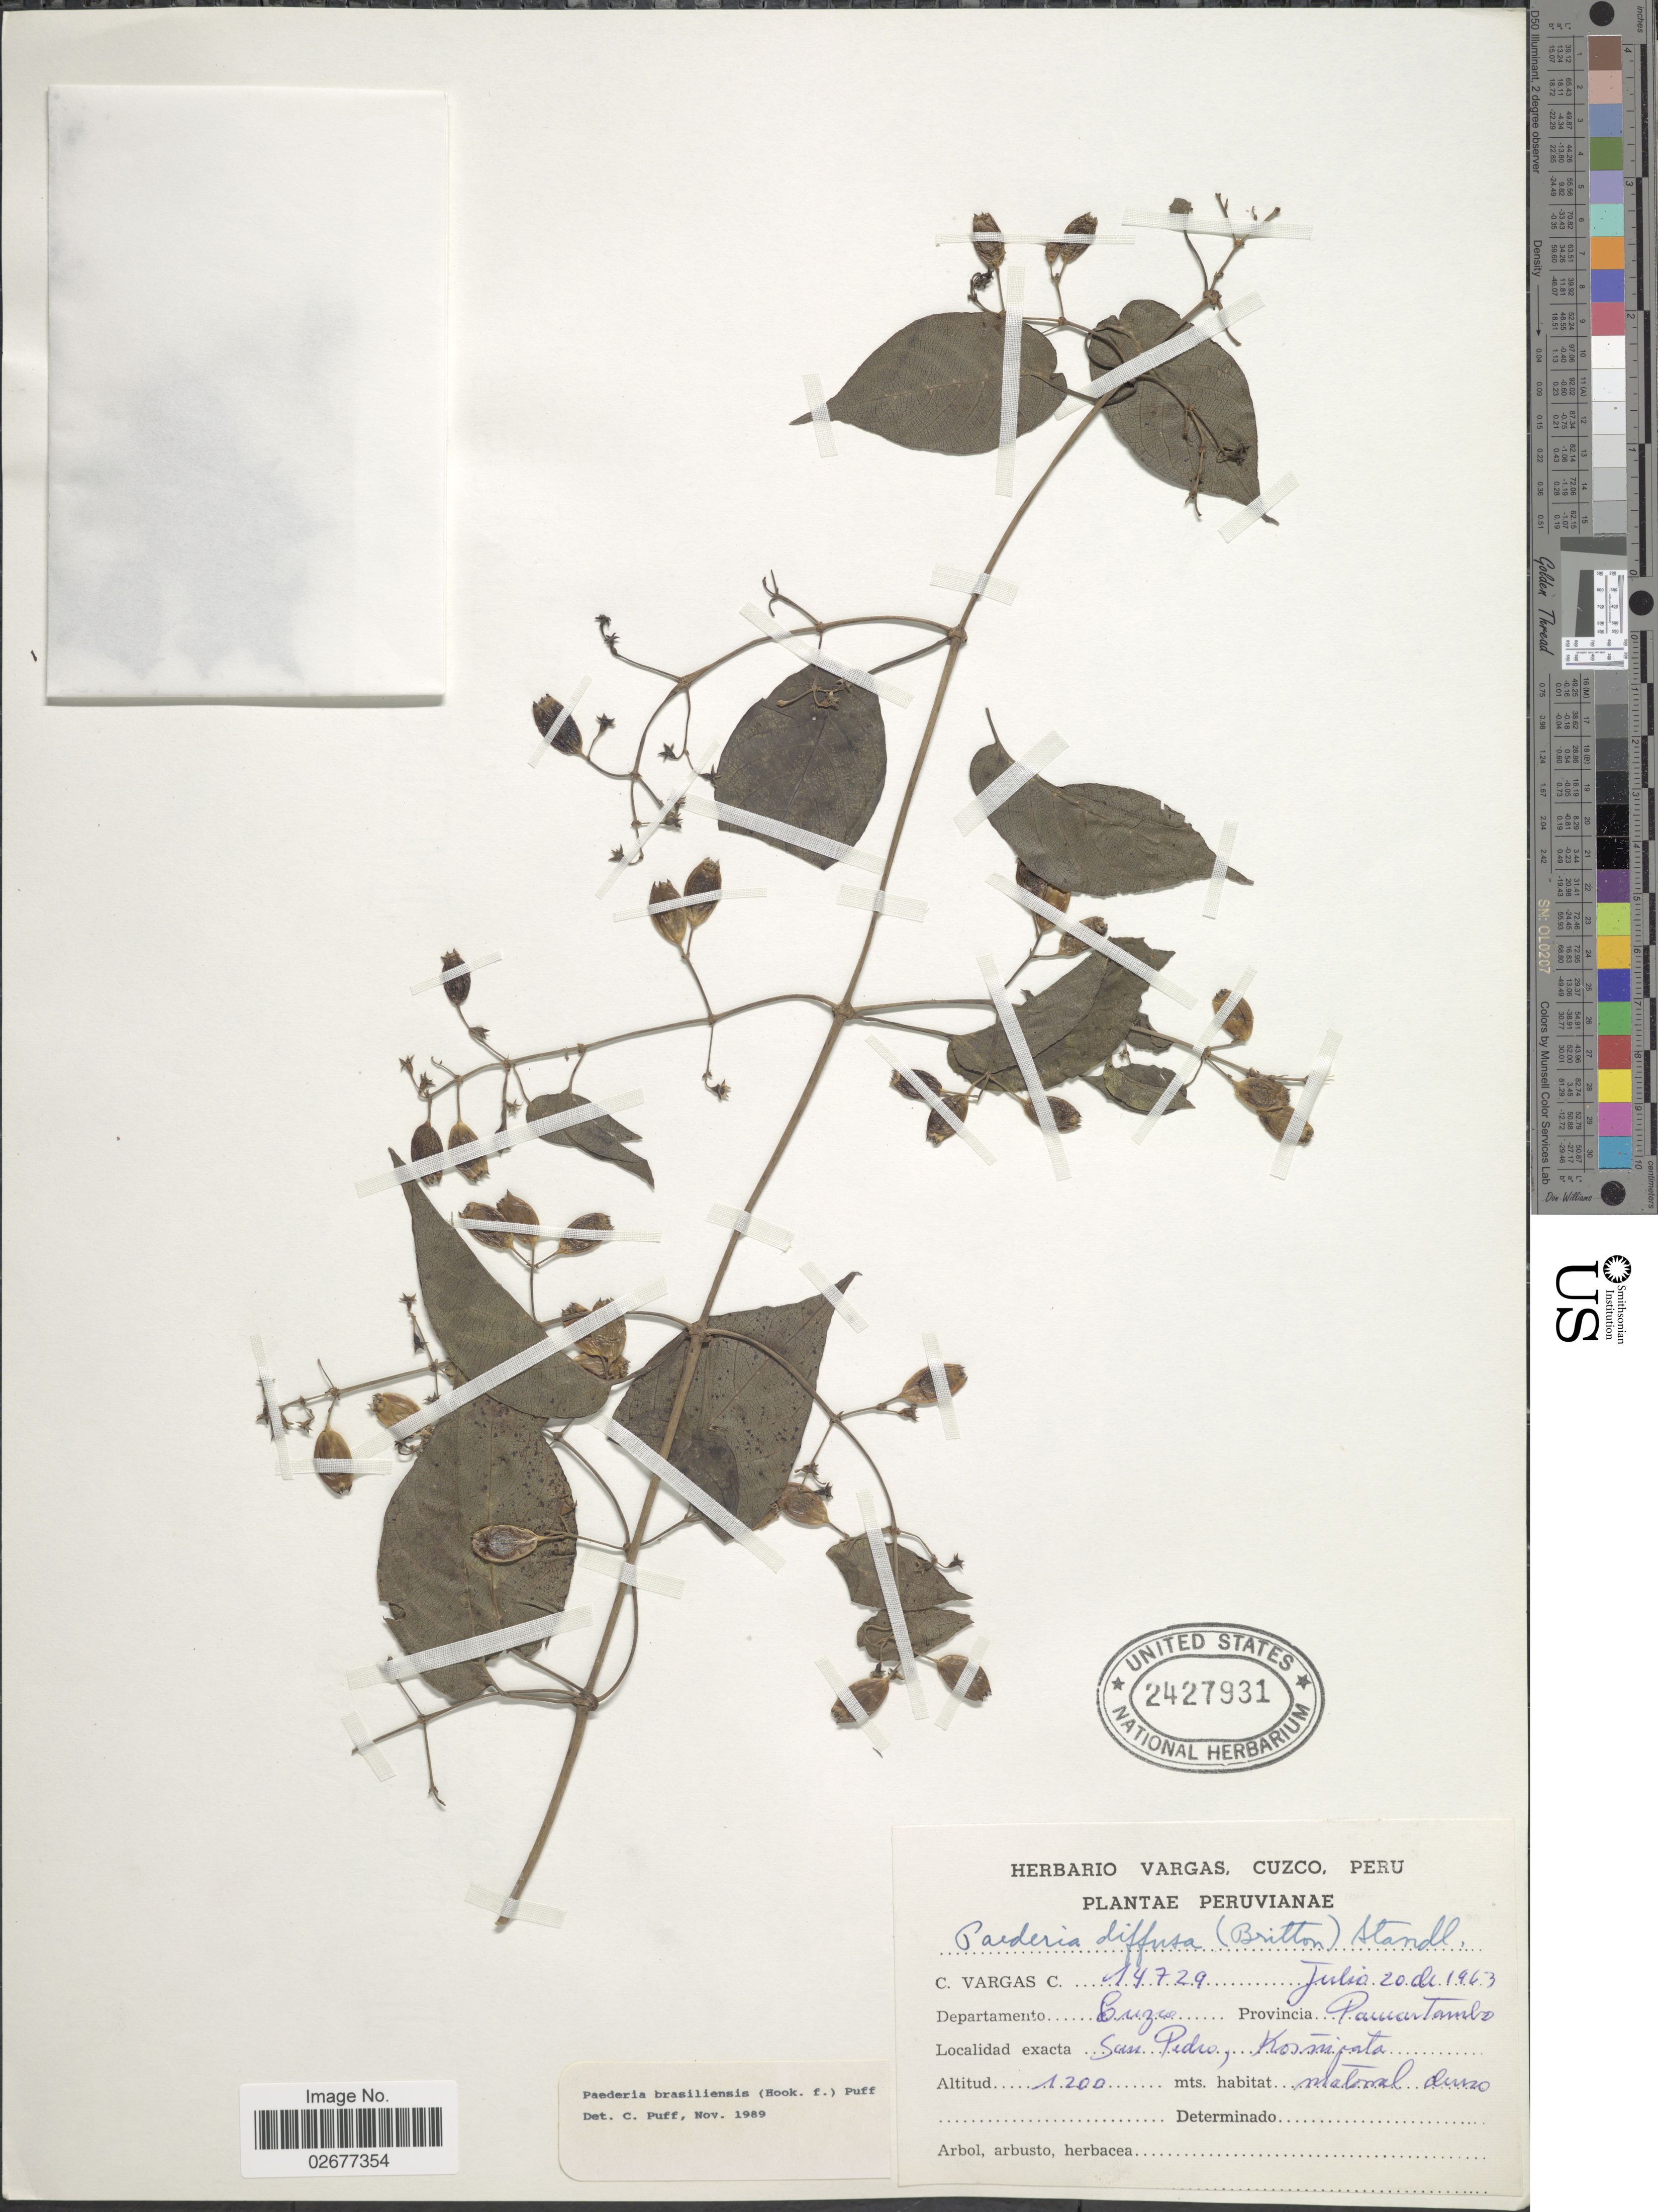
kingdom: Plantae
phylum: Tracheophyta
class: Magnoliopsida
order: Gentianales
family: Rubiaceae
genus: Paederia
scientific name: Paederia brasiliensis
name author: (Hook. f.) Puff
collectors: C. Vargas Calderón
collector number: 14729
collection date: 1963-07-20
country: Peru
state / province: Cusco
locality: Departamento Cuzco, Provincia Paucartambo, San Pedro, Kosñipata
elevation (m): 1200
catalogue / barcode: US 2427931